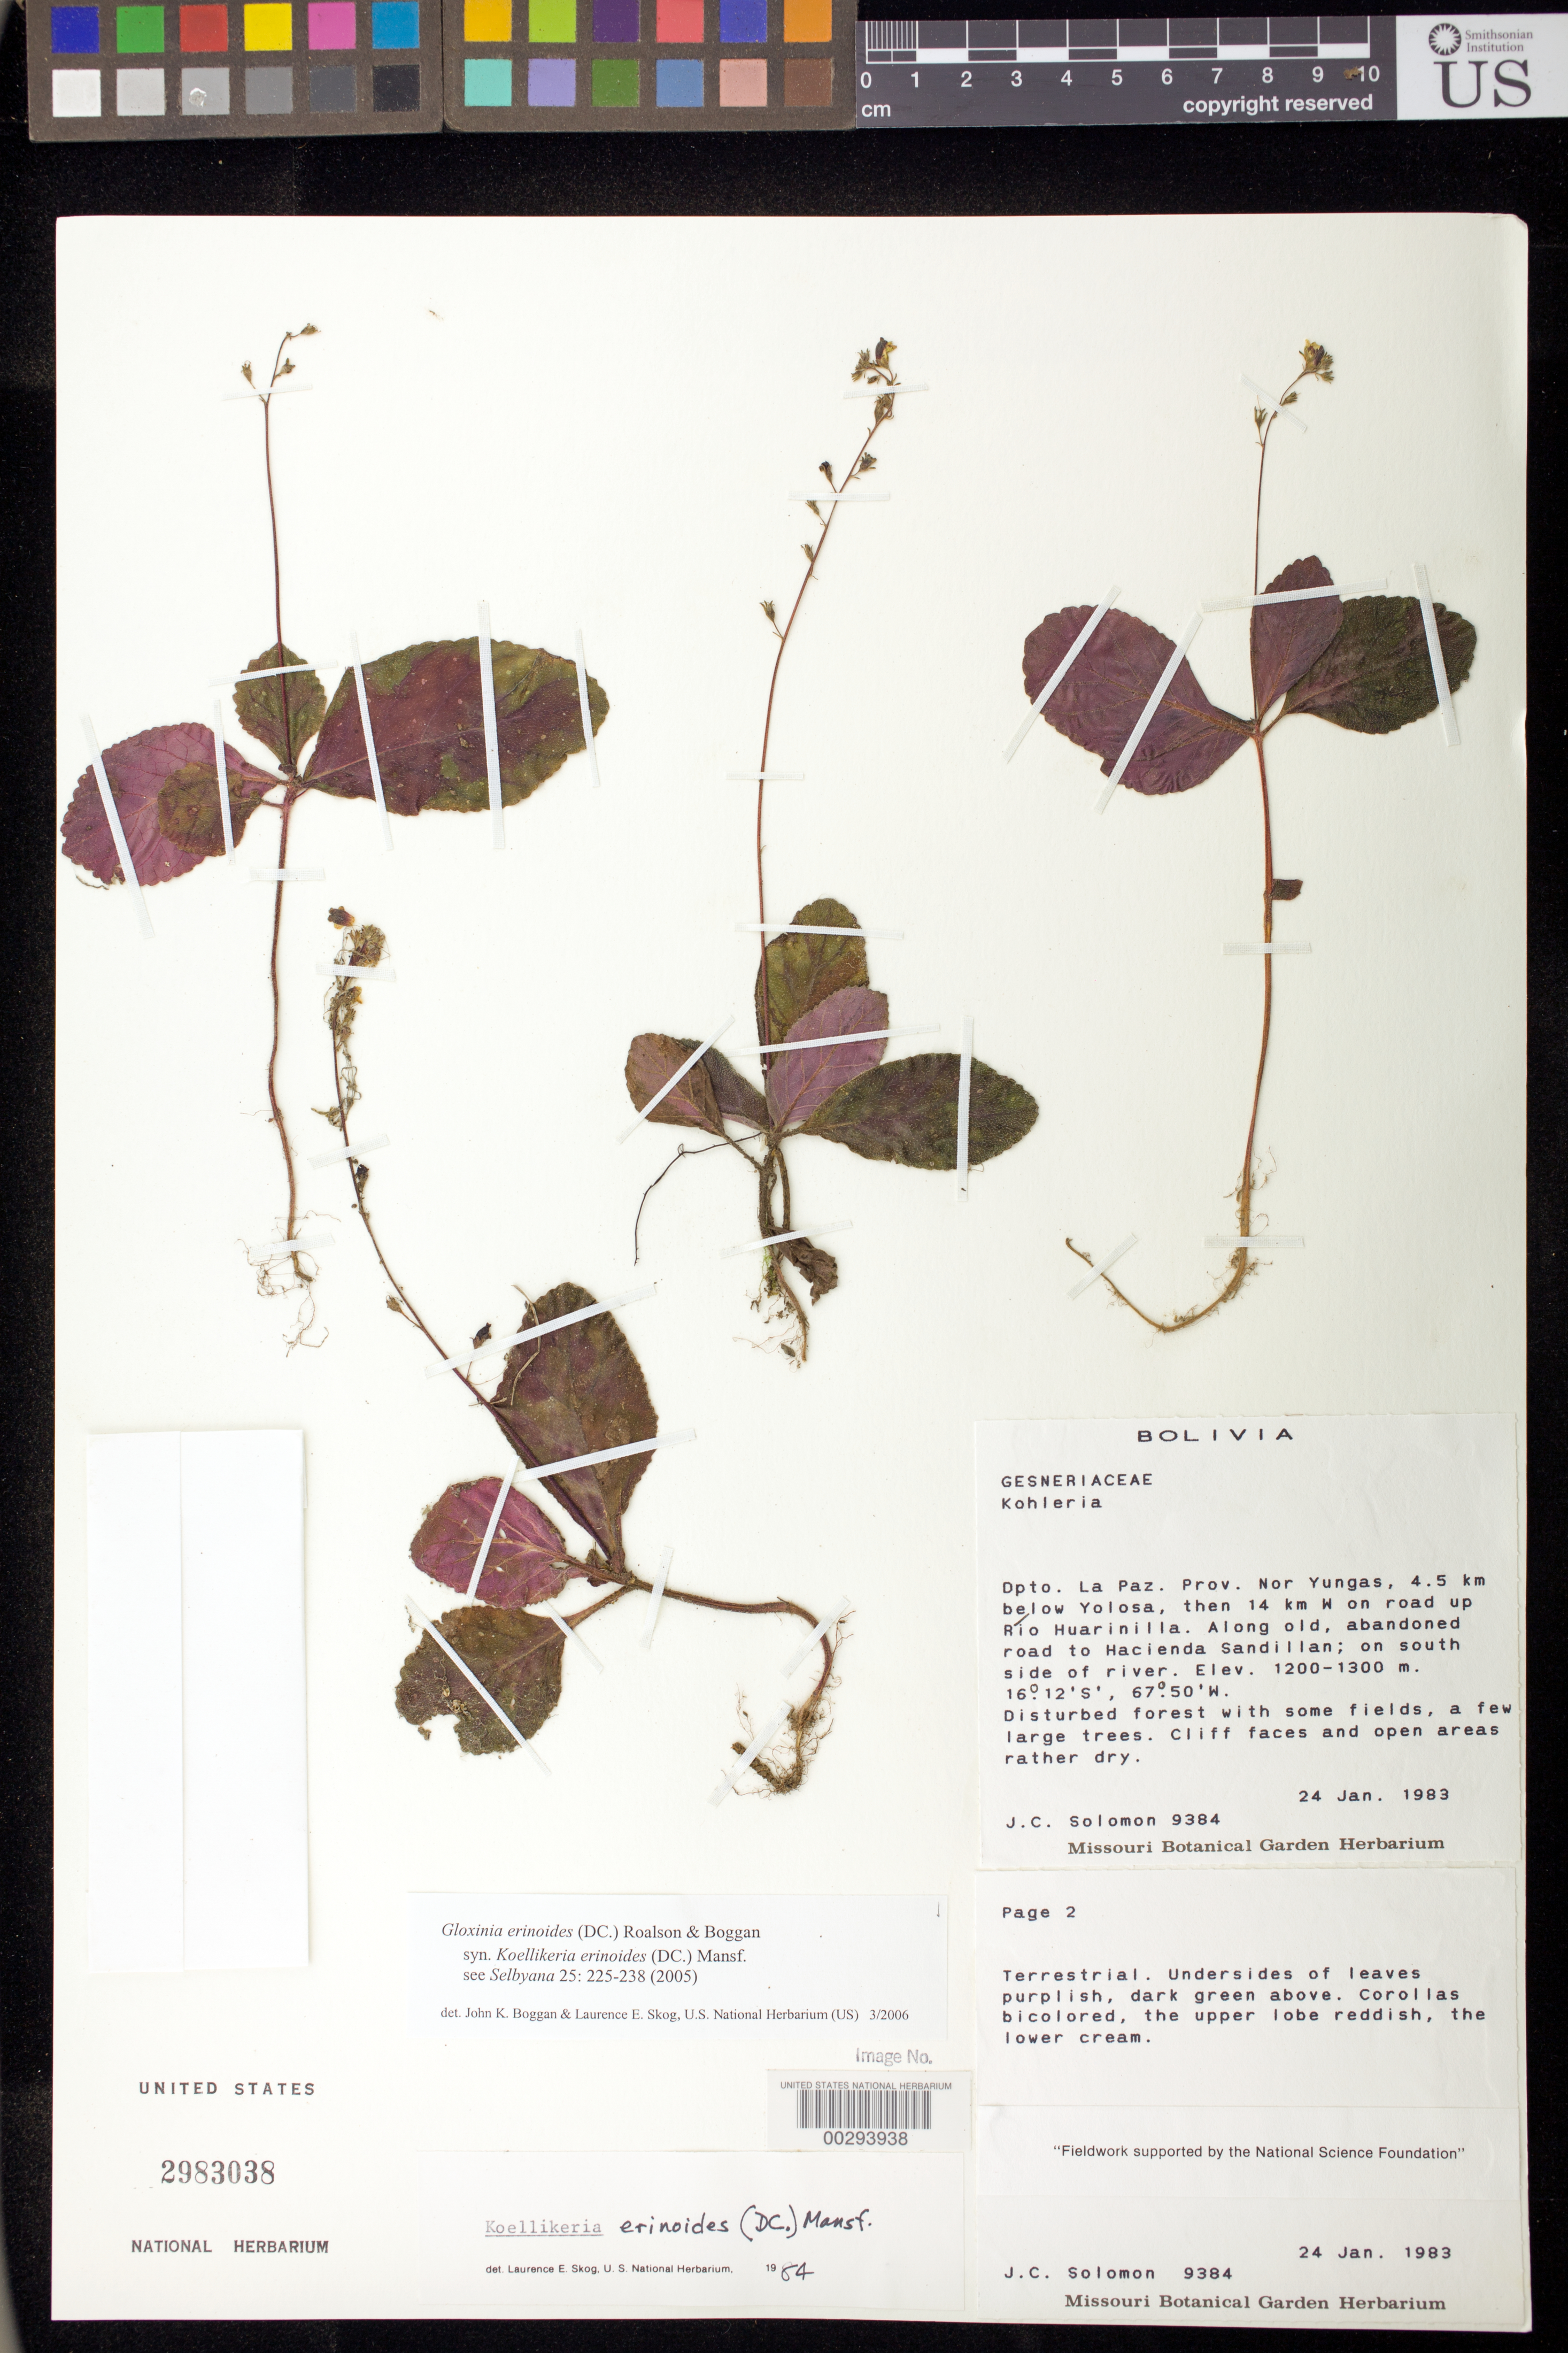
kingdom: Plantae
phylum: Tracheophyta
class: Magnoliopsida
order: Lamiales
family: Gesneriaceae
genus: Gloxinia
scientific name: Gloxinia erinoides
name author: (DC.) Roalson & Boggan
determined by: Boggan, J. K.; Skog, L. E.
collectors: J. C. Solomon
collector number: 9384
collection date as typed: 24 Jan 1983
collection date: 1983-01-24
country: Bolivia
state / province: La Paz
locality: Prov. Nor Yungas, 4.5 km below Yolosa, then 14 km W on road up Rio Huarinilla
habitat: Disturbed forest with some fields,a few large trees, ...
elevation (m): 1200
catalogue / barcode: US 2983038